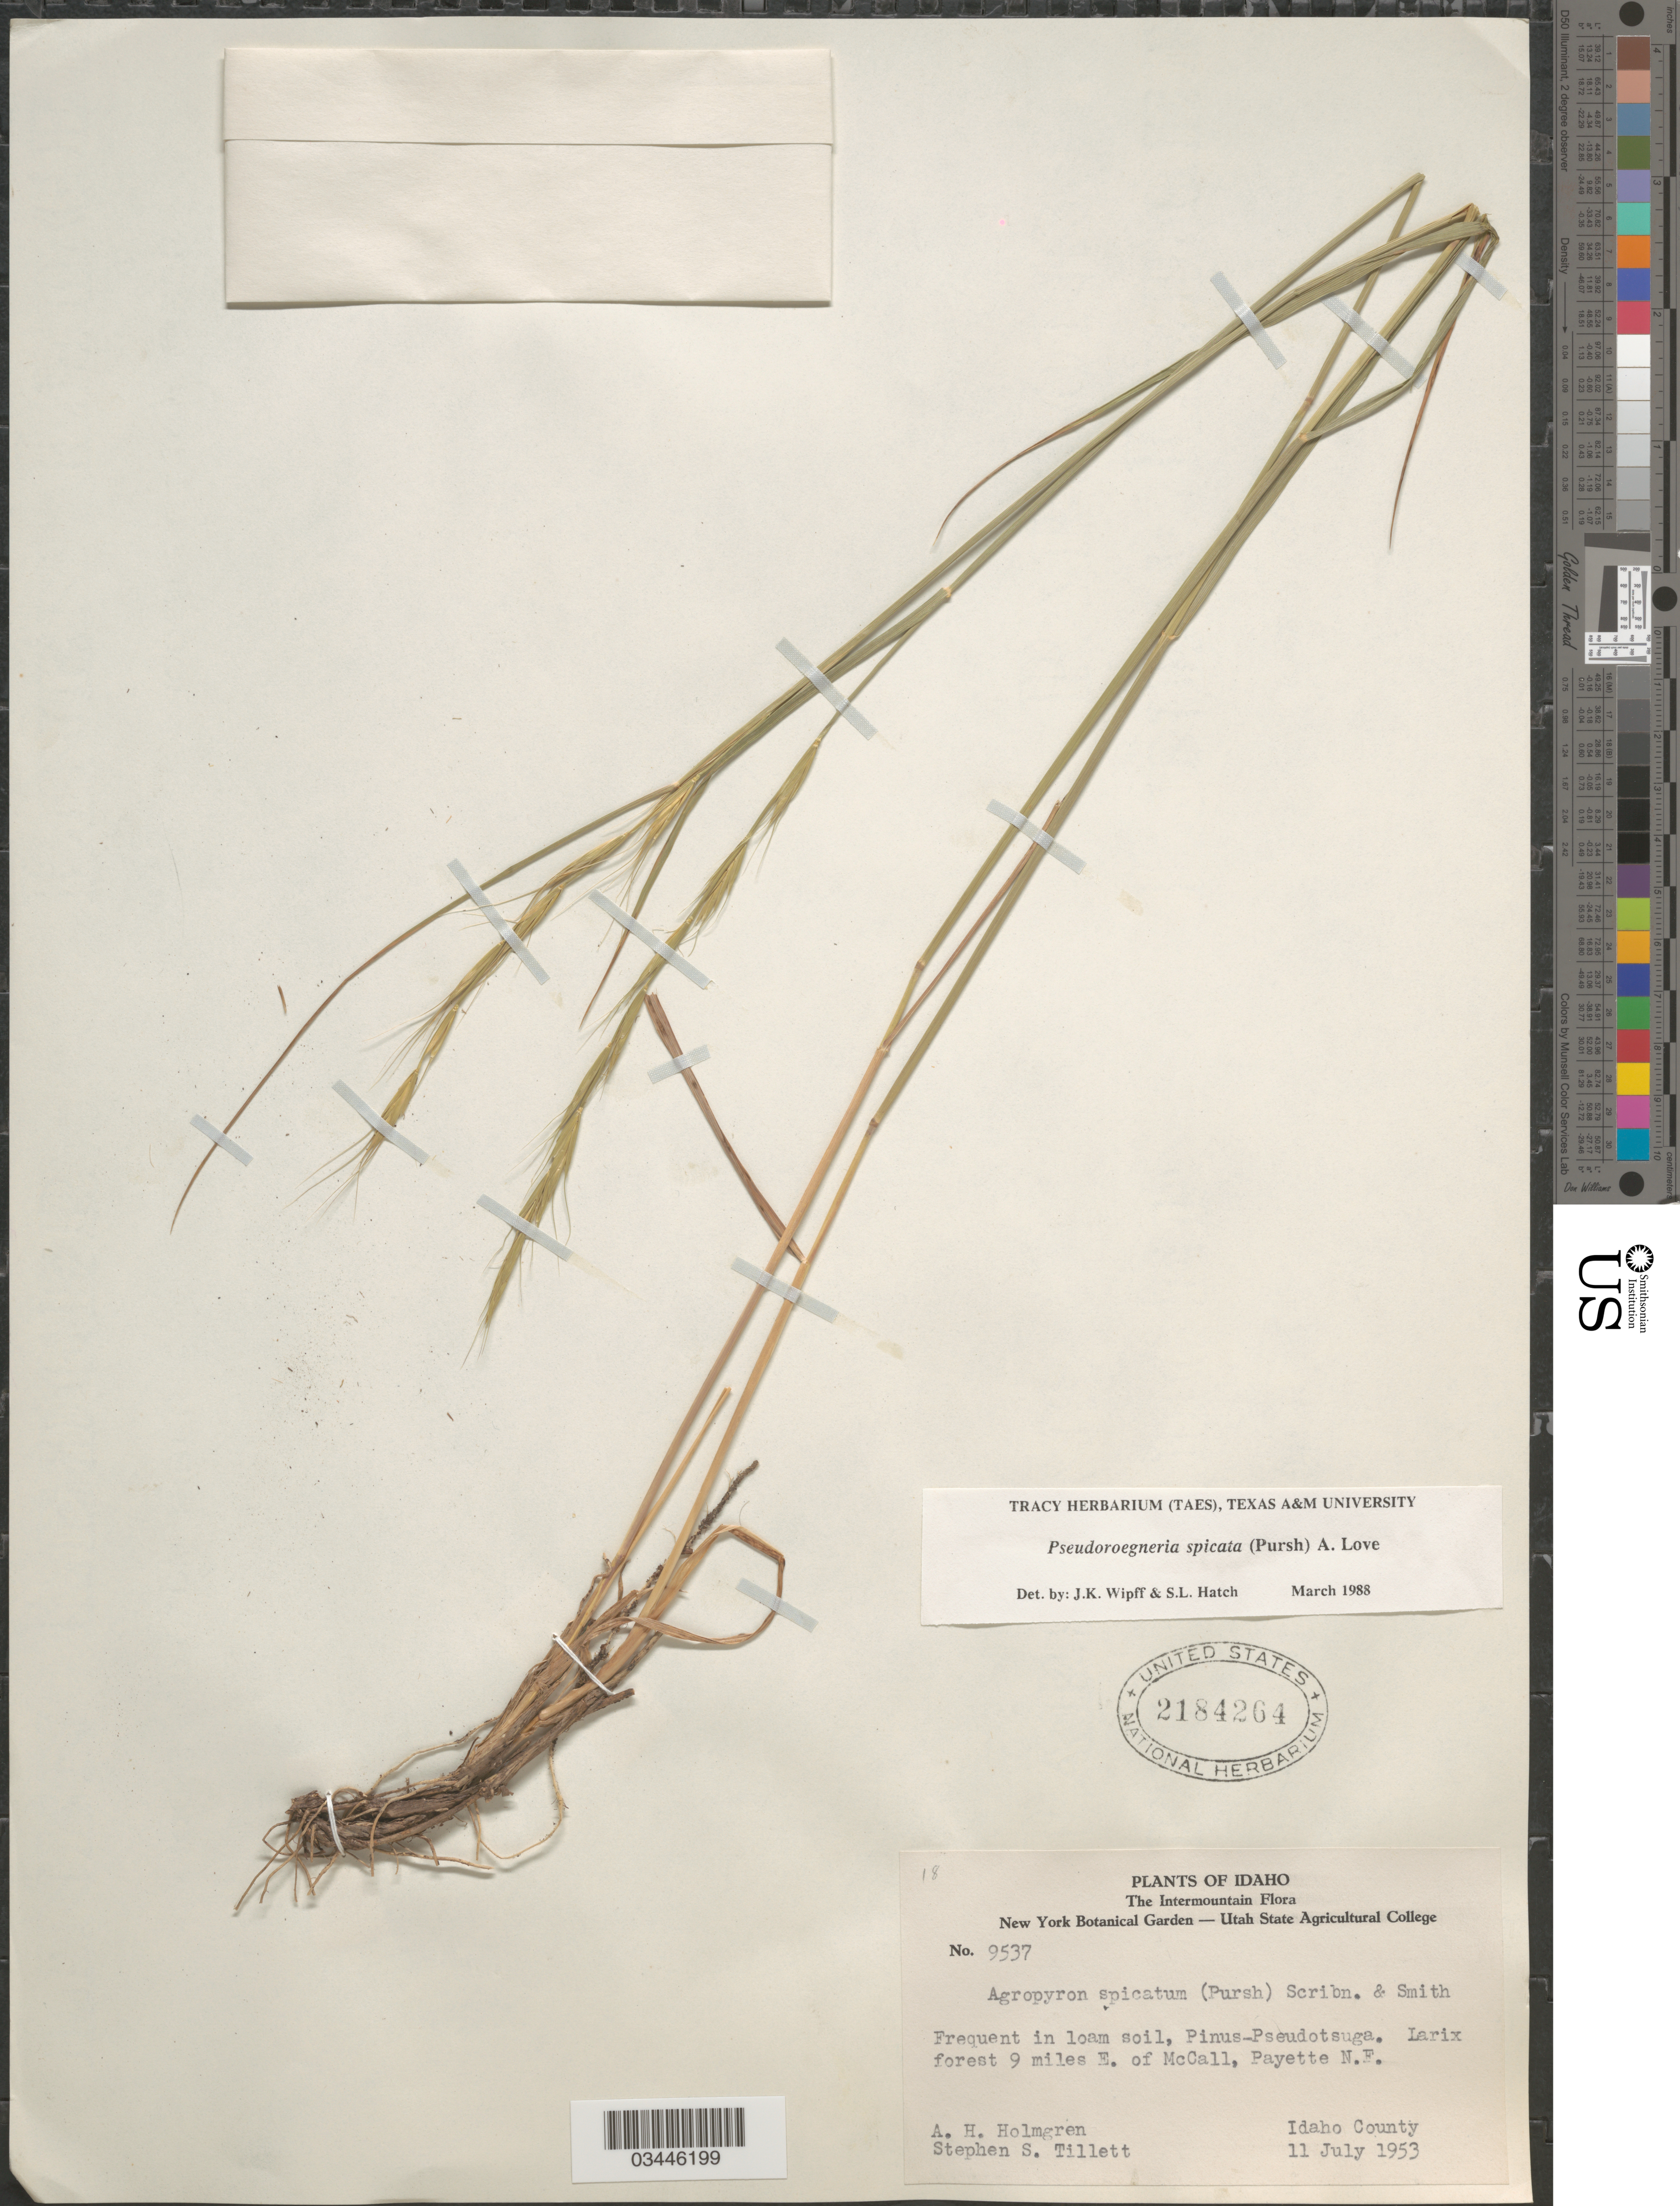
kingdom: Plantae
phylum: Tracheophyta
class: Liliopsida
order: Poales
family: Poaceae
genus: Pseudoroegneria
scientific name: Pseudoroegneria spicata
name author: (Pursh) Á. Löve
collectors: A. H. Holmgren & S. S. Tillett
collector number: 9537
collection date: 1953-07-11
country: United States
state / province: Idaho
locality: The Intermountain. Frequent in loam soil. Larix forest 9 miles E. of McCall, Payette N.F. Idaho County.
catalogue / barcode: US 2184264